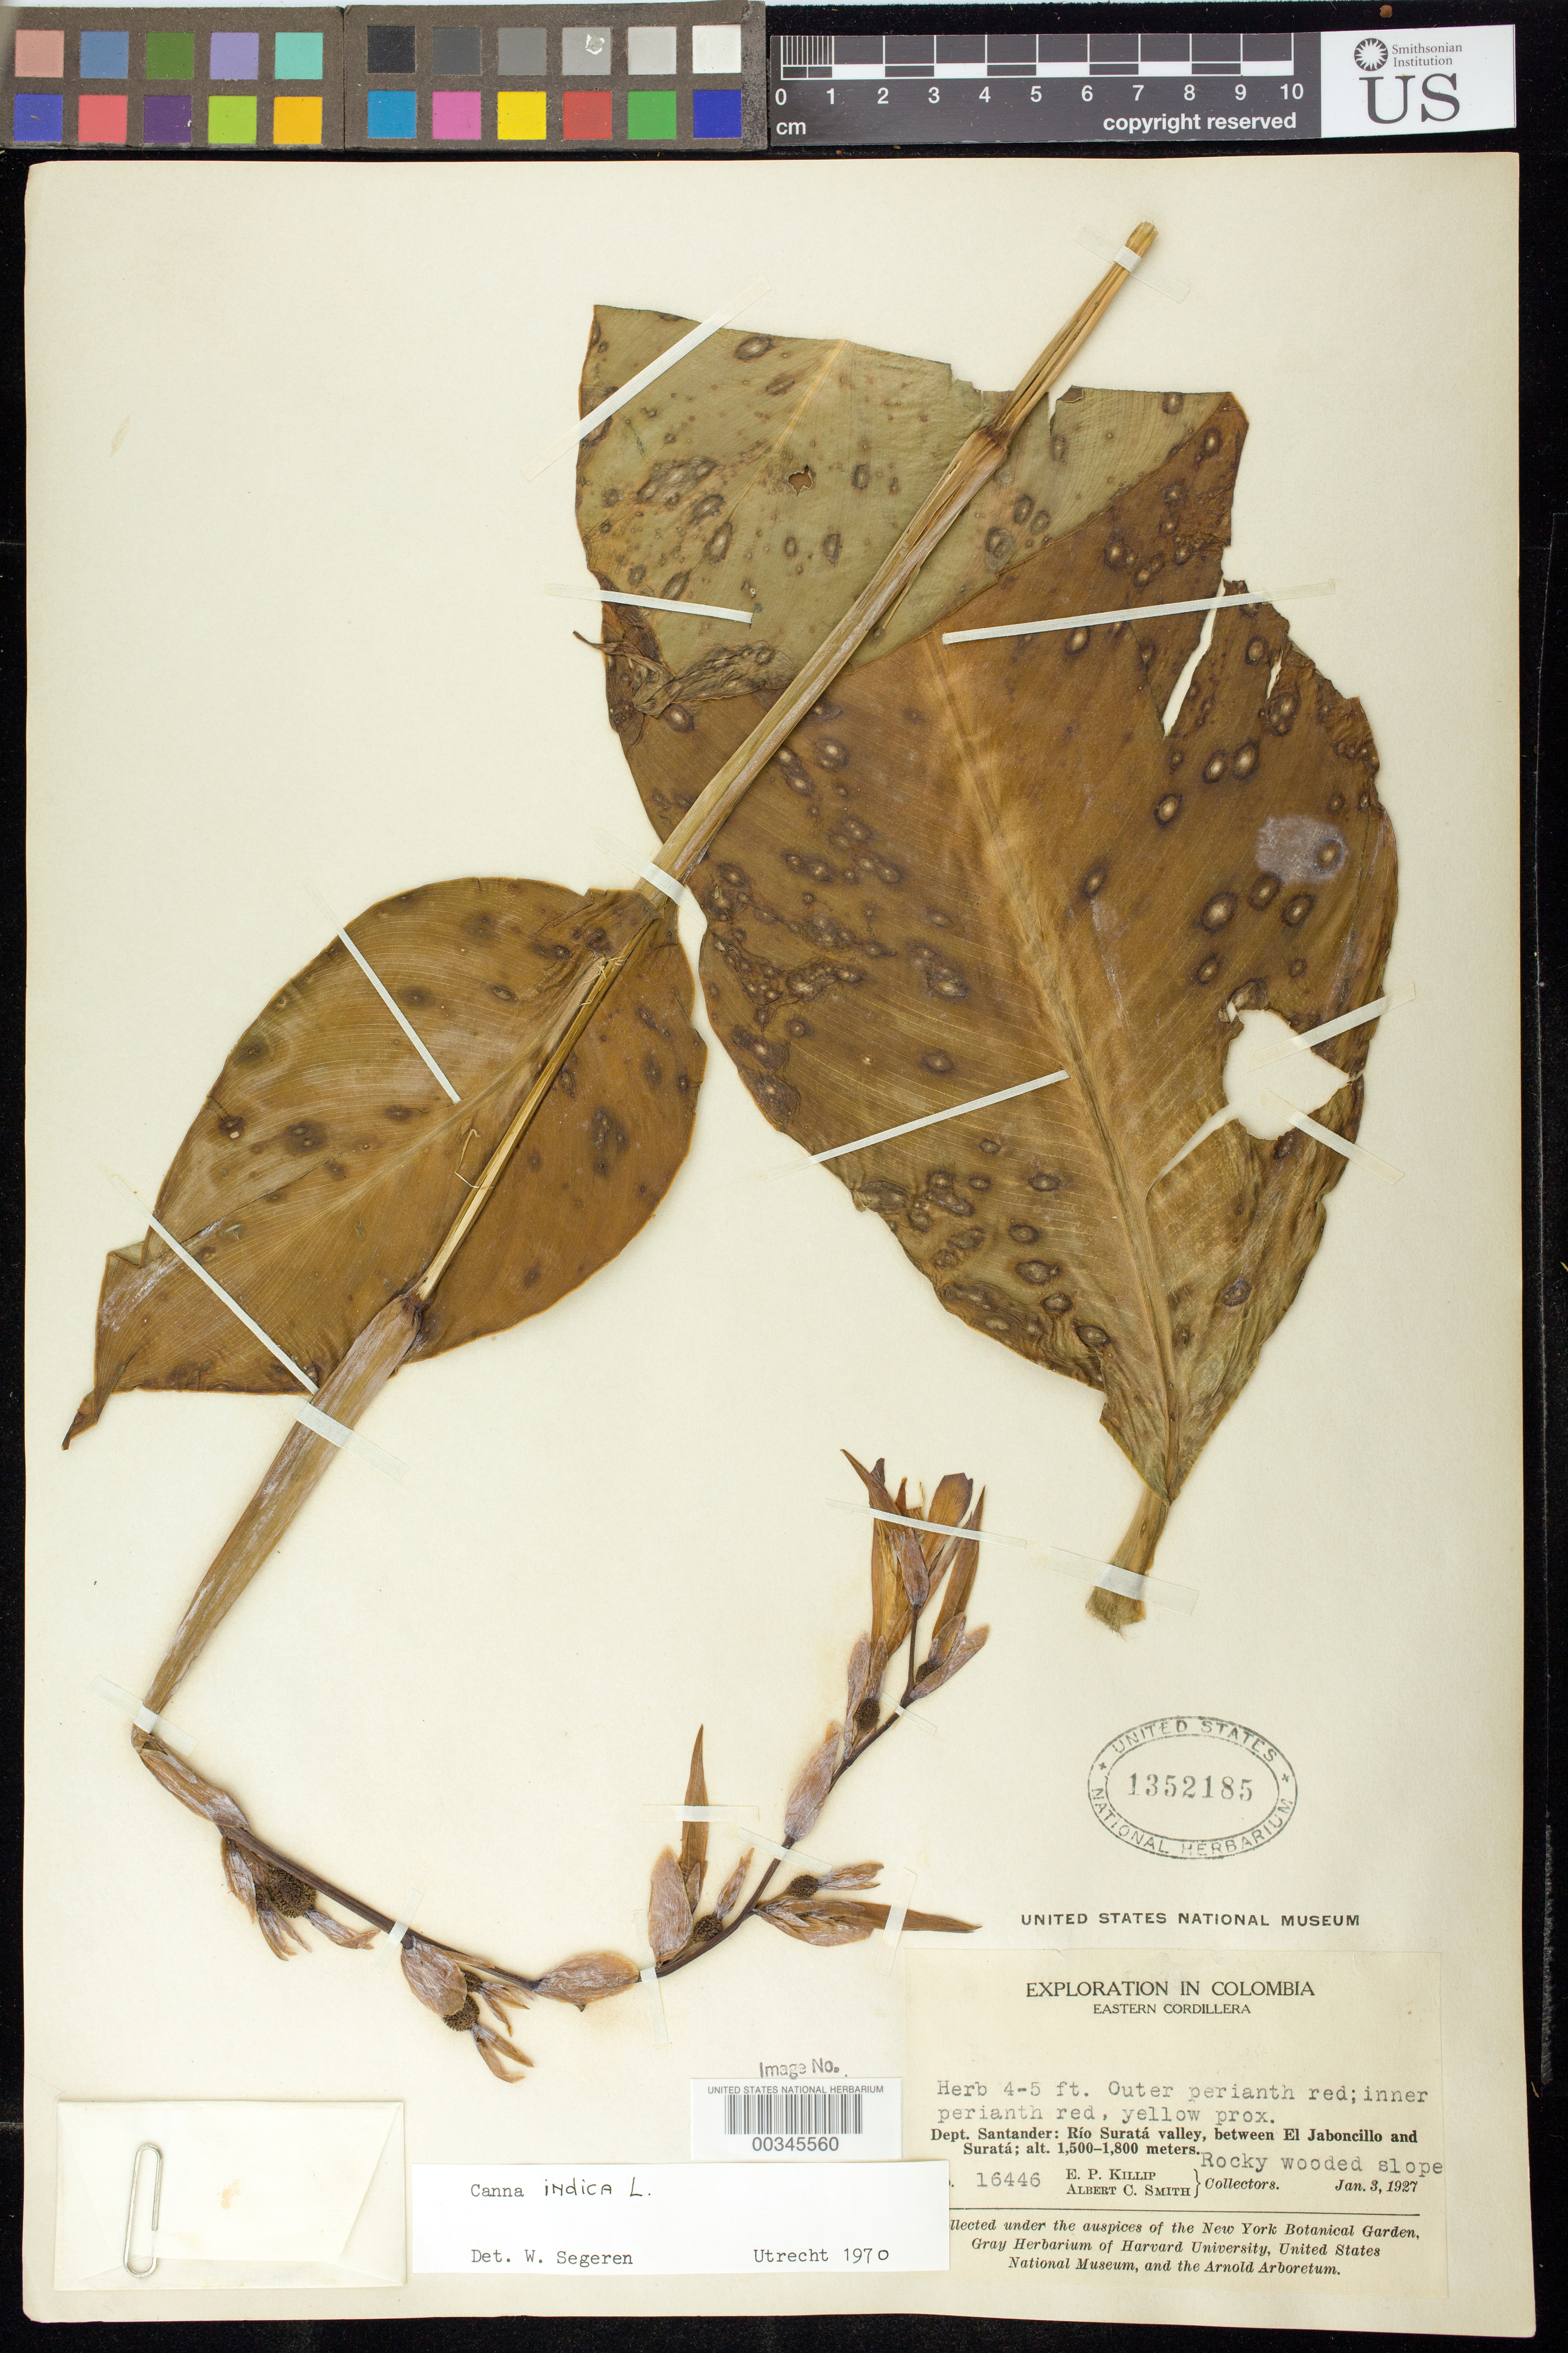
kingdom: Plantae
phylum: Tracheophyta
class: Liliopsida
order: Zingiberales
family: Cannaceae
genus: Canna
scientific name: Canna indica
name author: L.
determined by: Segeren, W.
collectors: E. P. Killip & A. C. Smith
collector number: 16446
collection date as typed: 03 Jan 1927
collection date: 1927-01-03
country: Colombia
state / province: Santander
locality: Eastern Cordillera, Rio Surata Valley, between el Jaboncillo and Surata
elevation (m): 1500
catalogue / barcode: US 1352185